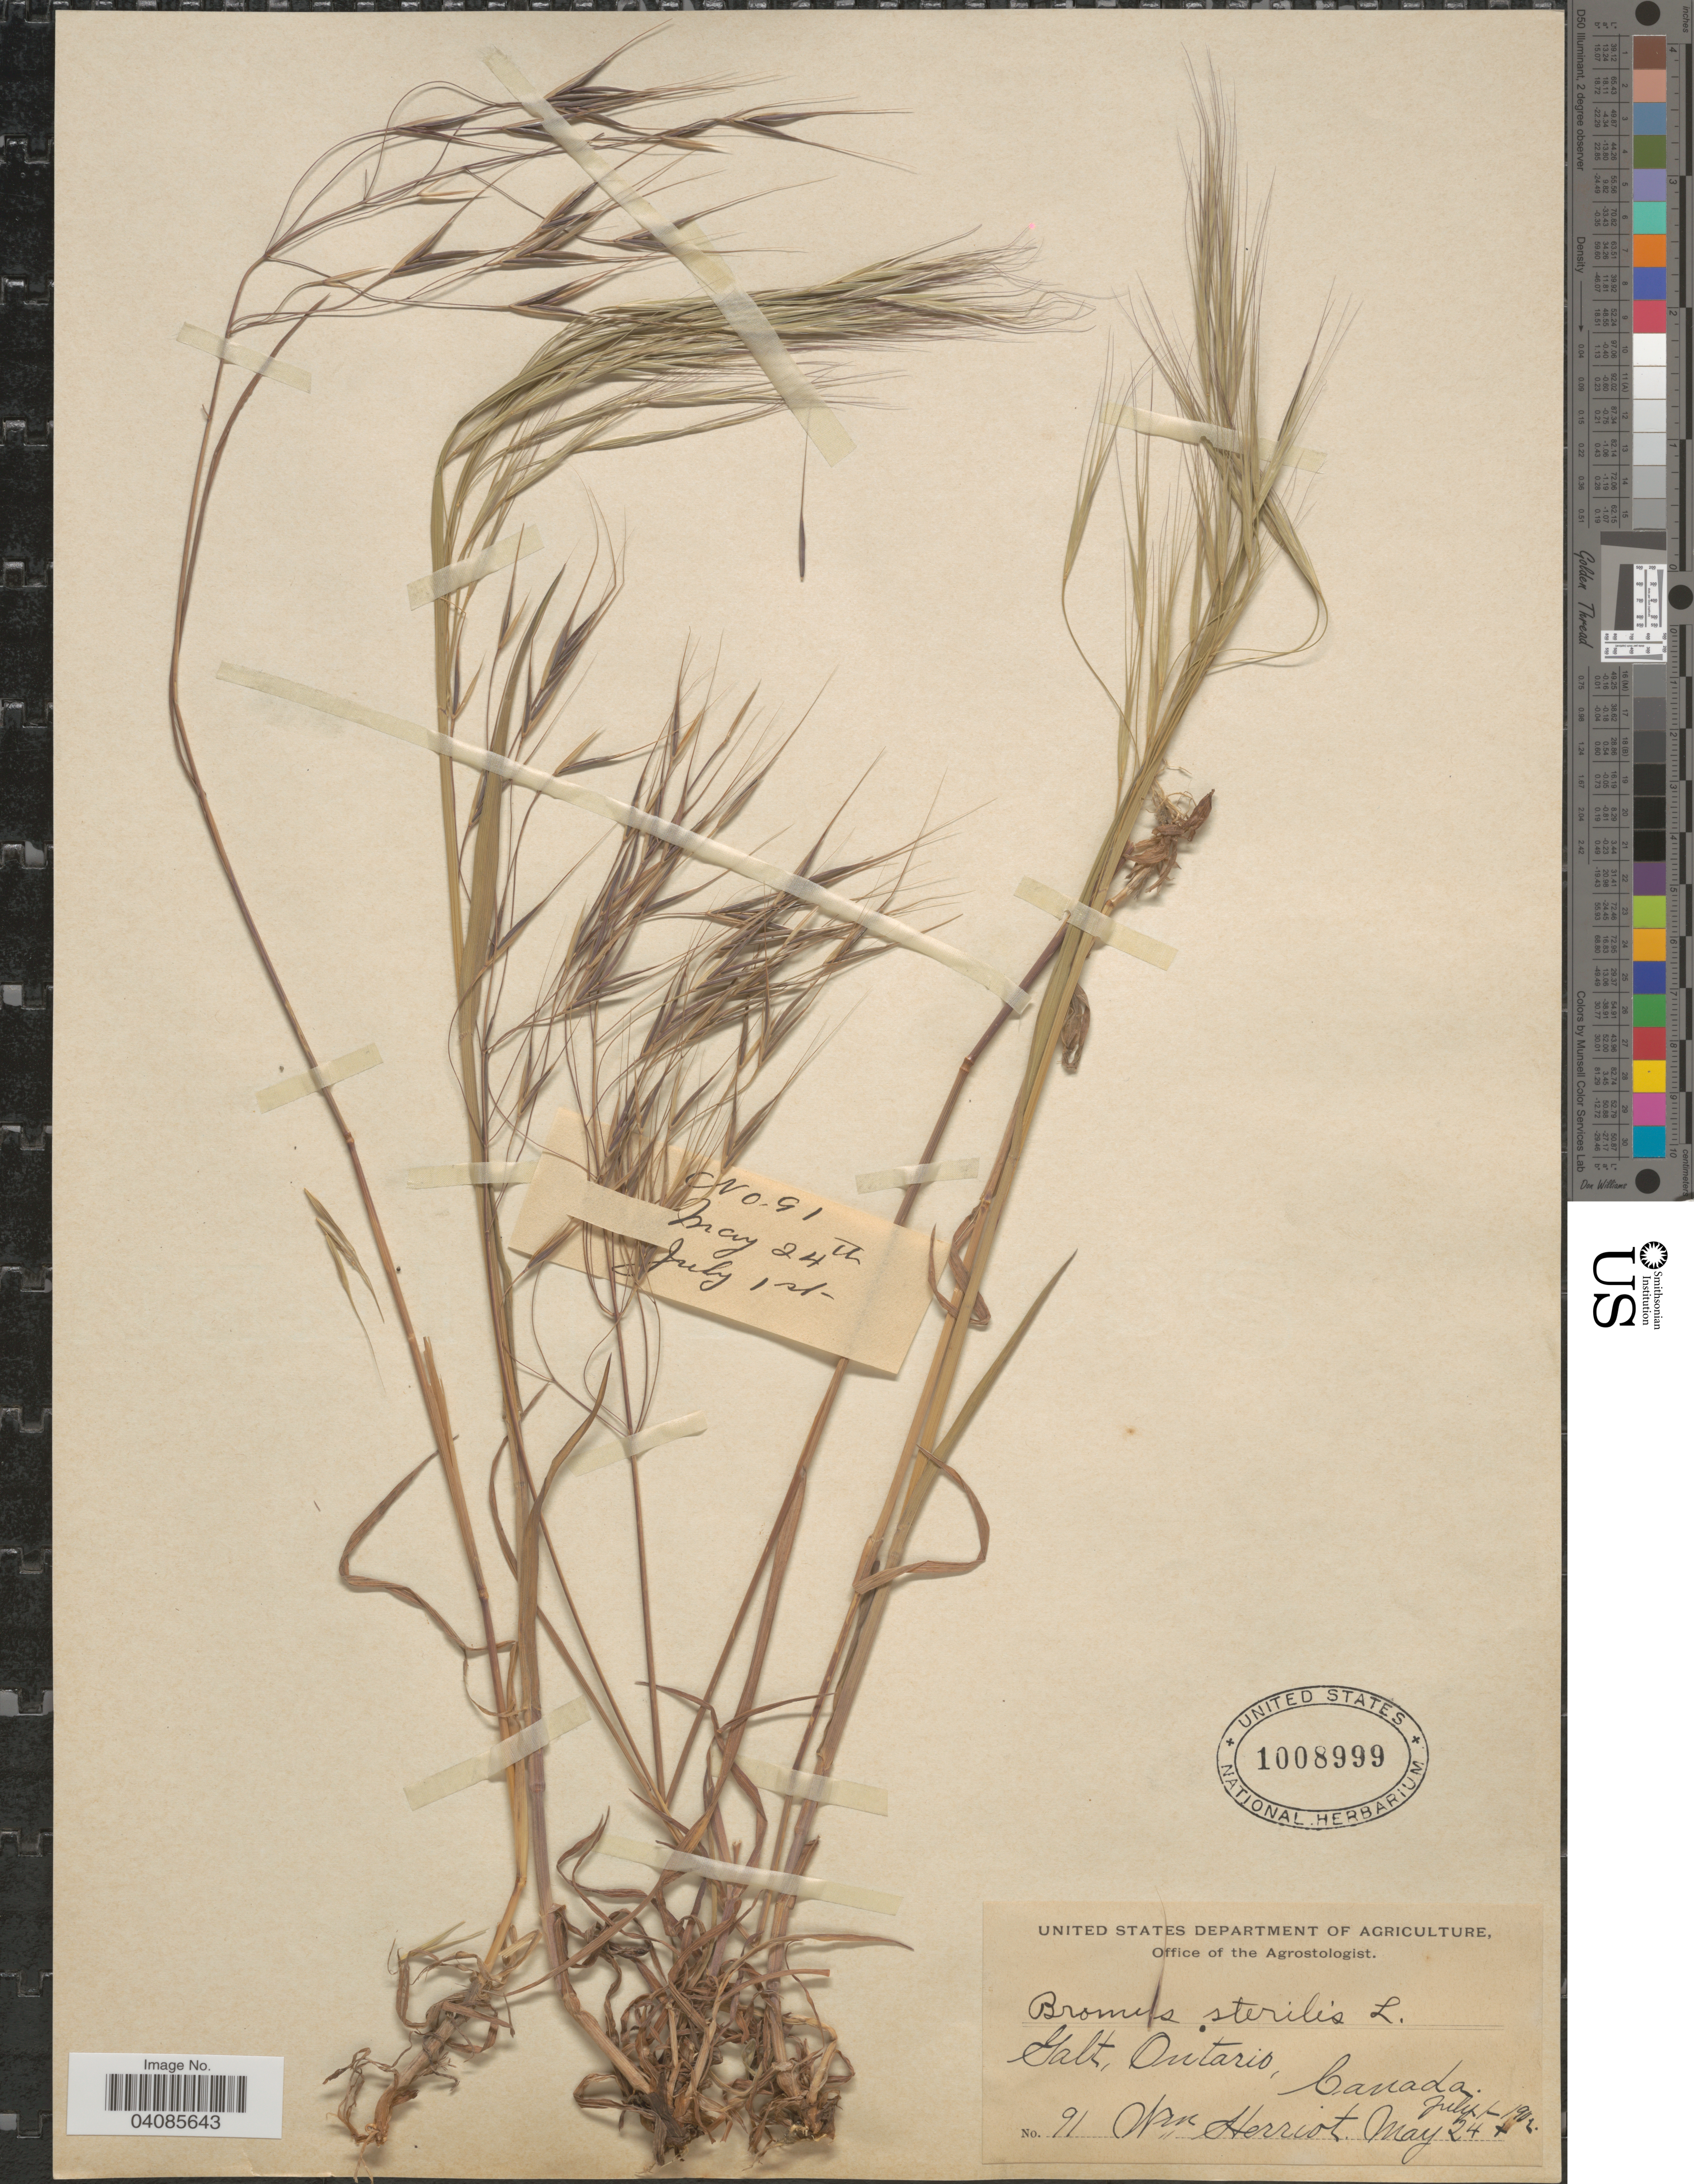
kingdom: Plantae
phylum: Tracheophyta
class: Liliopsida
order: Poales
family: Poaceae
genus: Bromus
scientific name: Bromus sterilis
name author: L.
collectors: W. Herriot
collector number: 91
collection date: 1902-05-24/1902-07-01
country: Canada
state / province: Ontario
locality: Galt.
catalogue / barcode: US 1008999